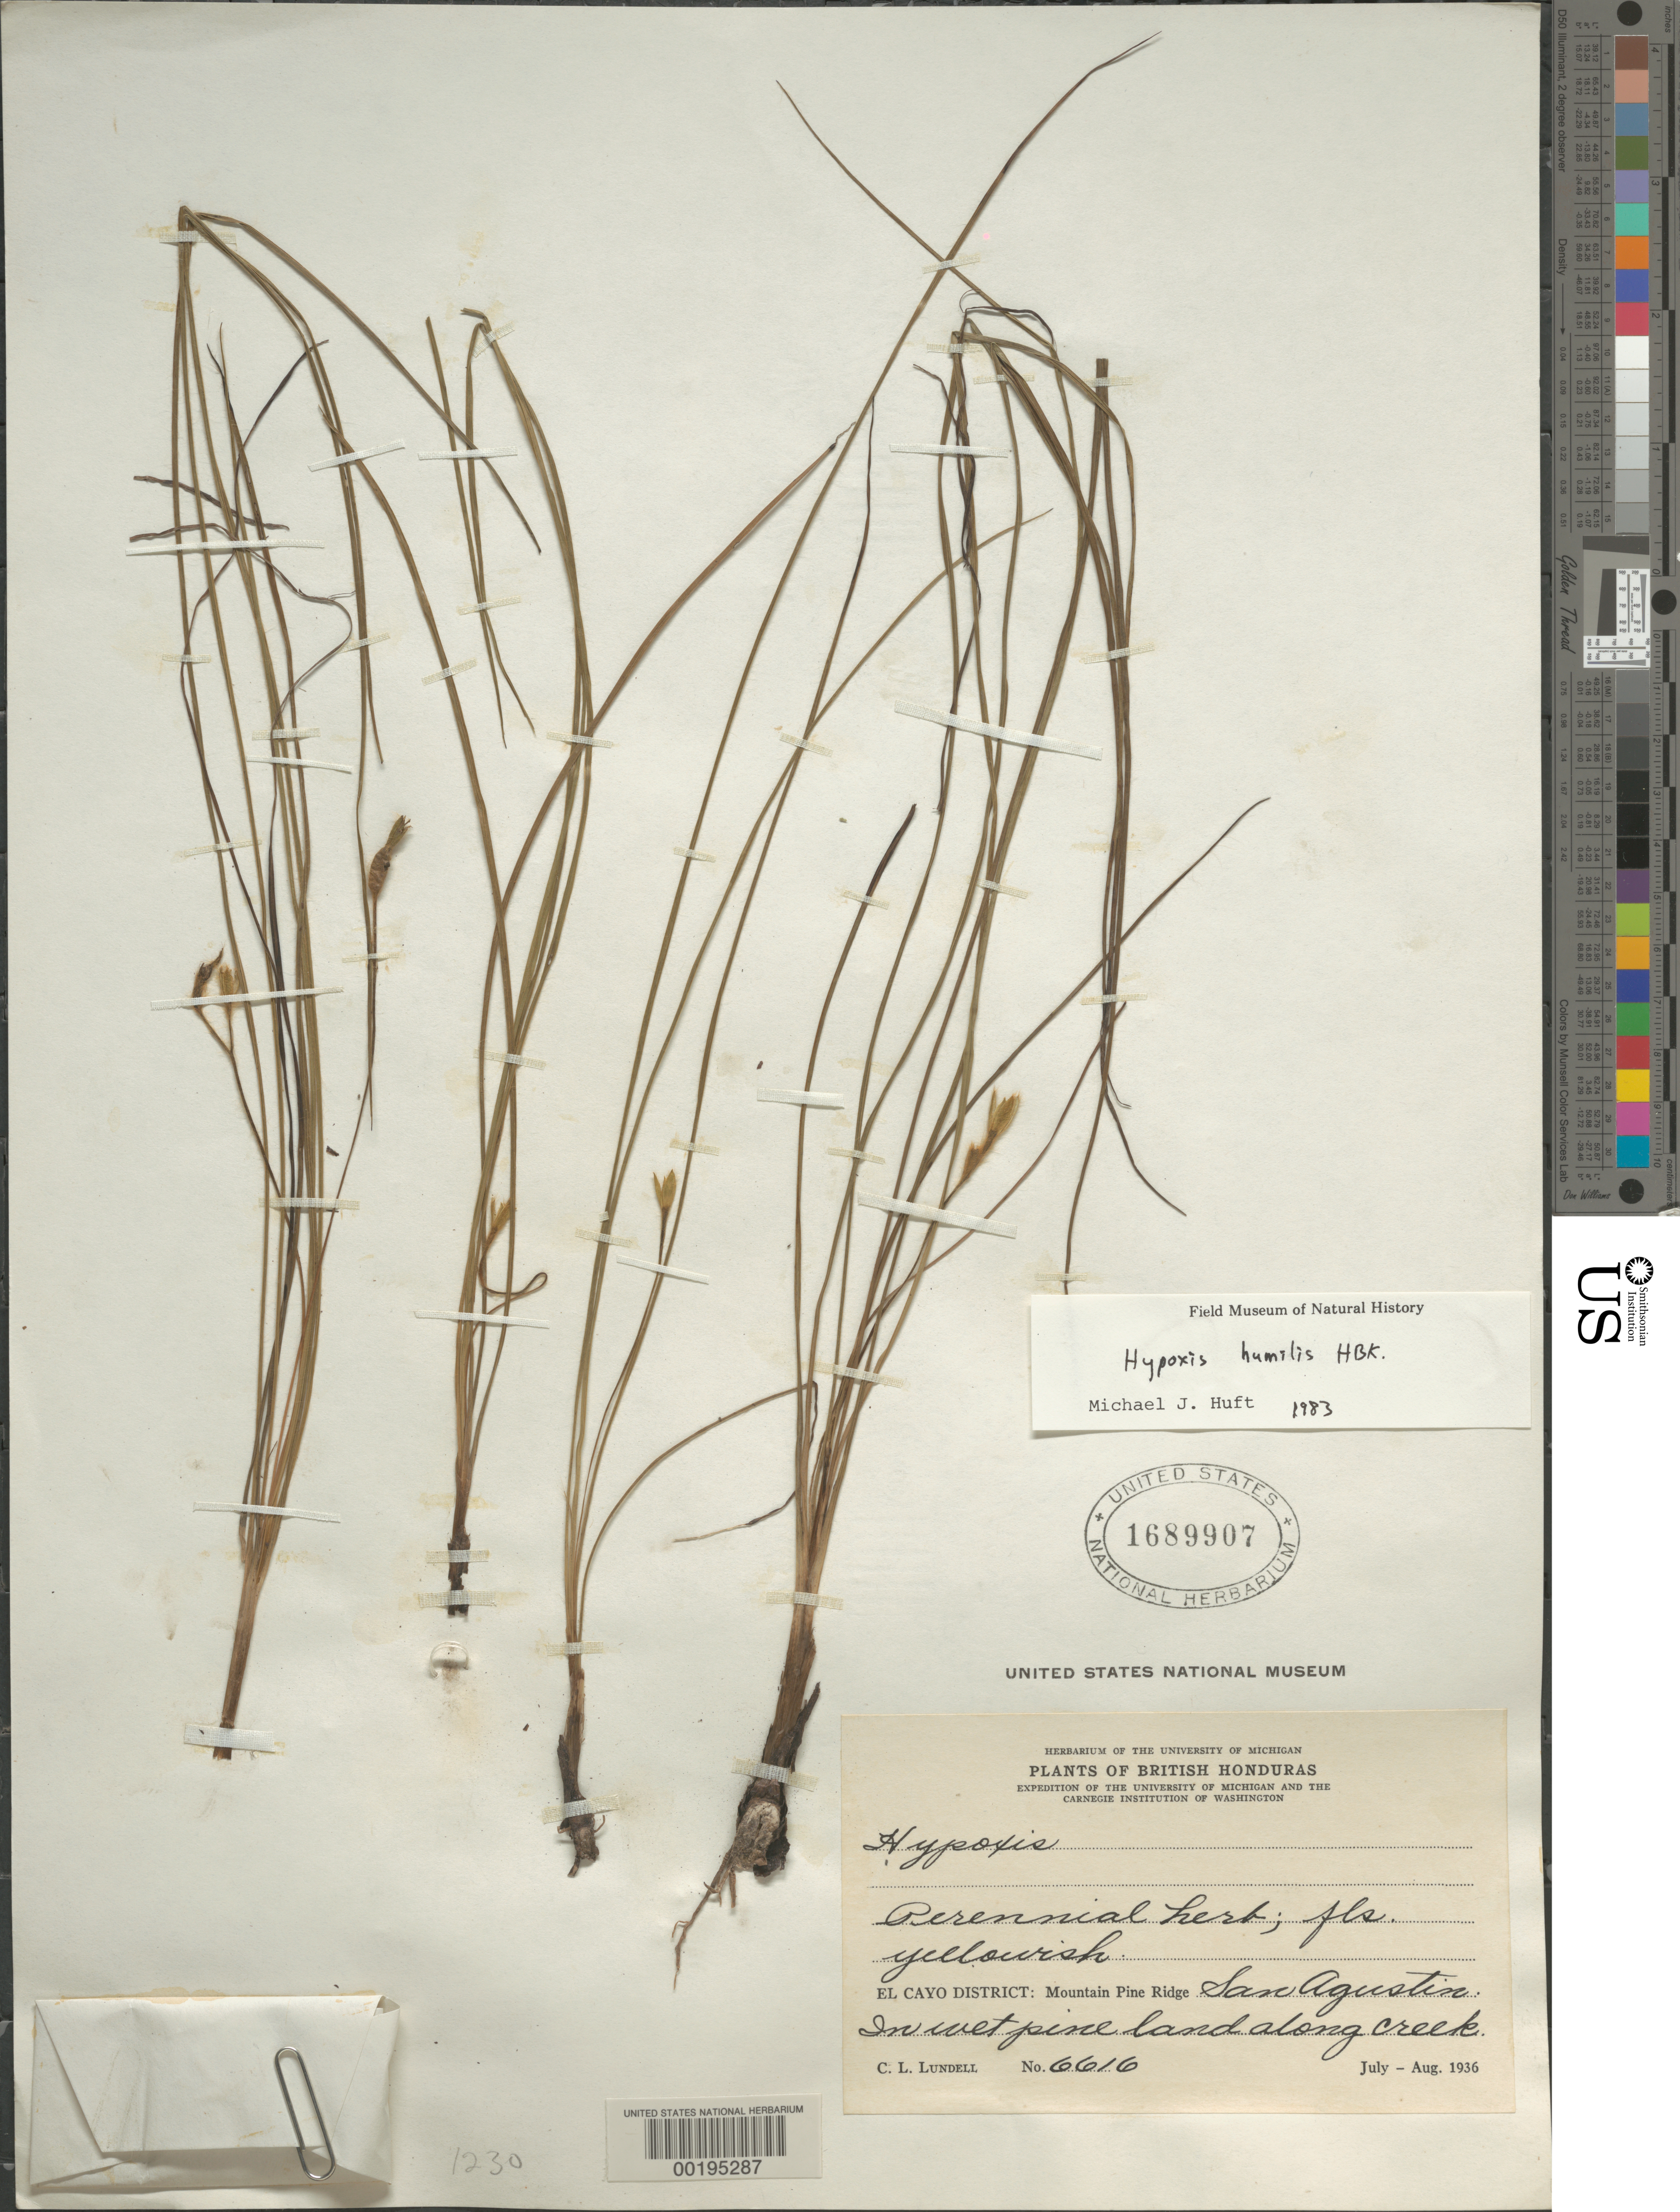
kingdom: Plantae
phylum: Tracheophyta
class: Liliopsida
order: Asparagales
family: Hypoxidaceae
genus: Hypoxis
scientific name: Hypoxis humilis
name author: Tharp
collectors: C. L. Lundell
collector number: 6616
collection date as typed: Jul 1936 to -- Aug 1936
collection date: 1936-07/1936-08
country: Belize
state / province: Cayo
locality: San Agustin, Mountain Pine Ridge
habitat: In wet pine land along creek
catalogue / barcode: US 1689907